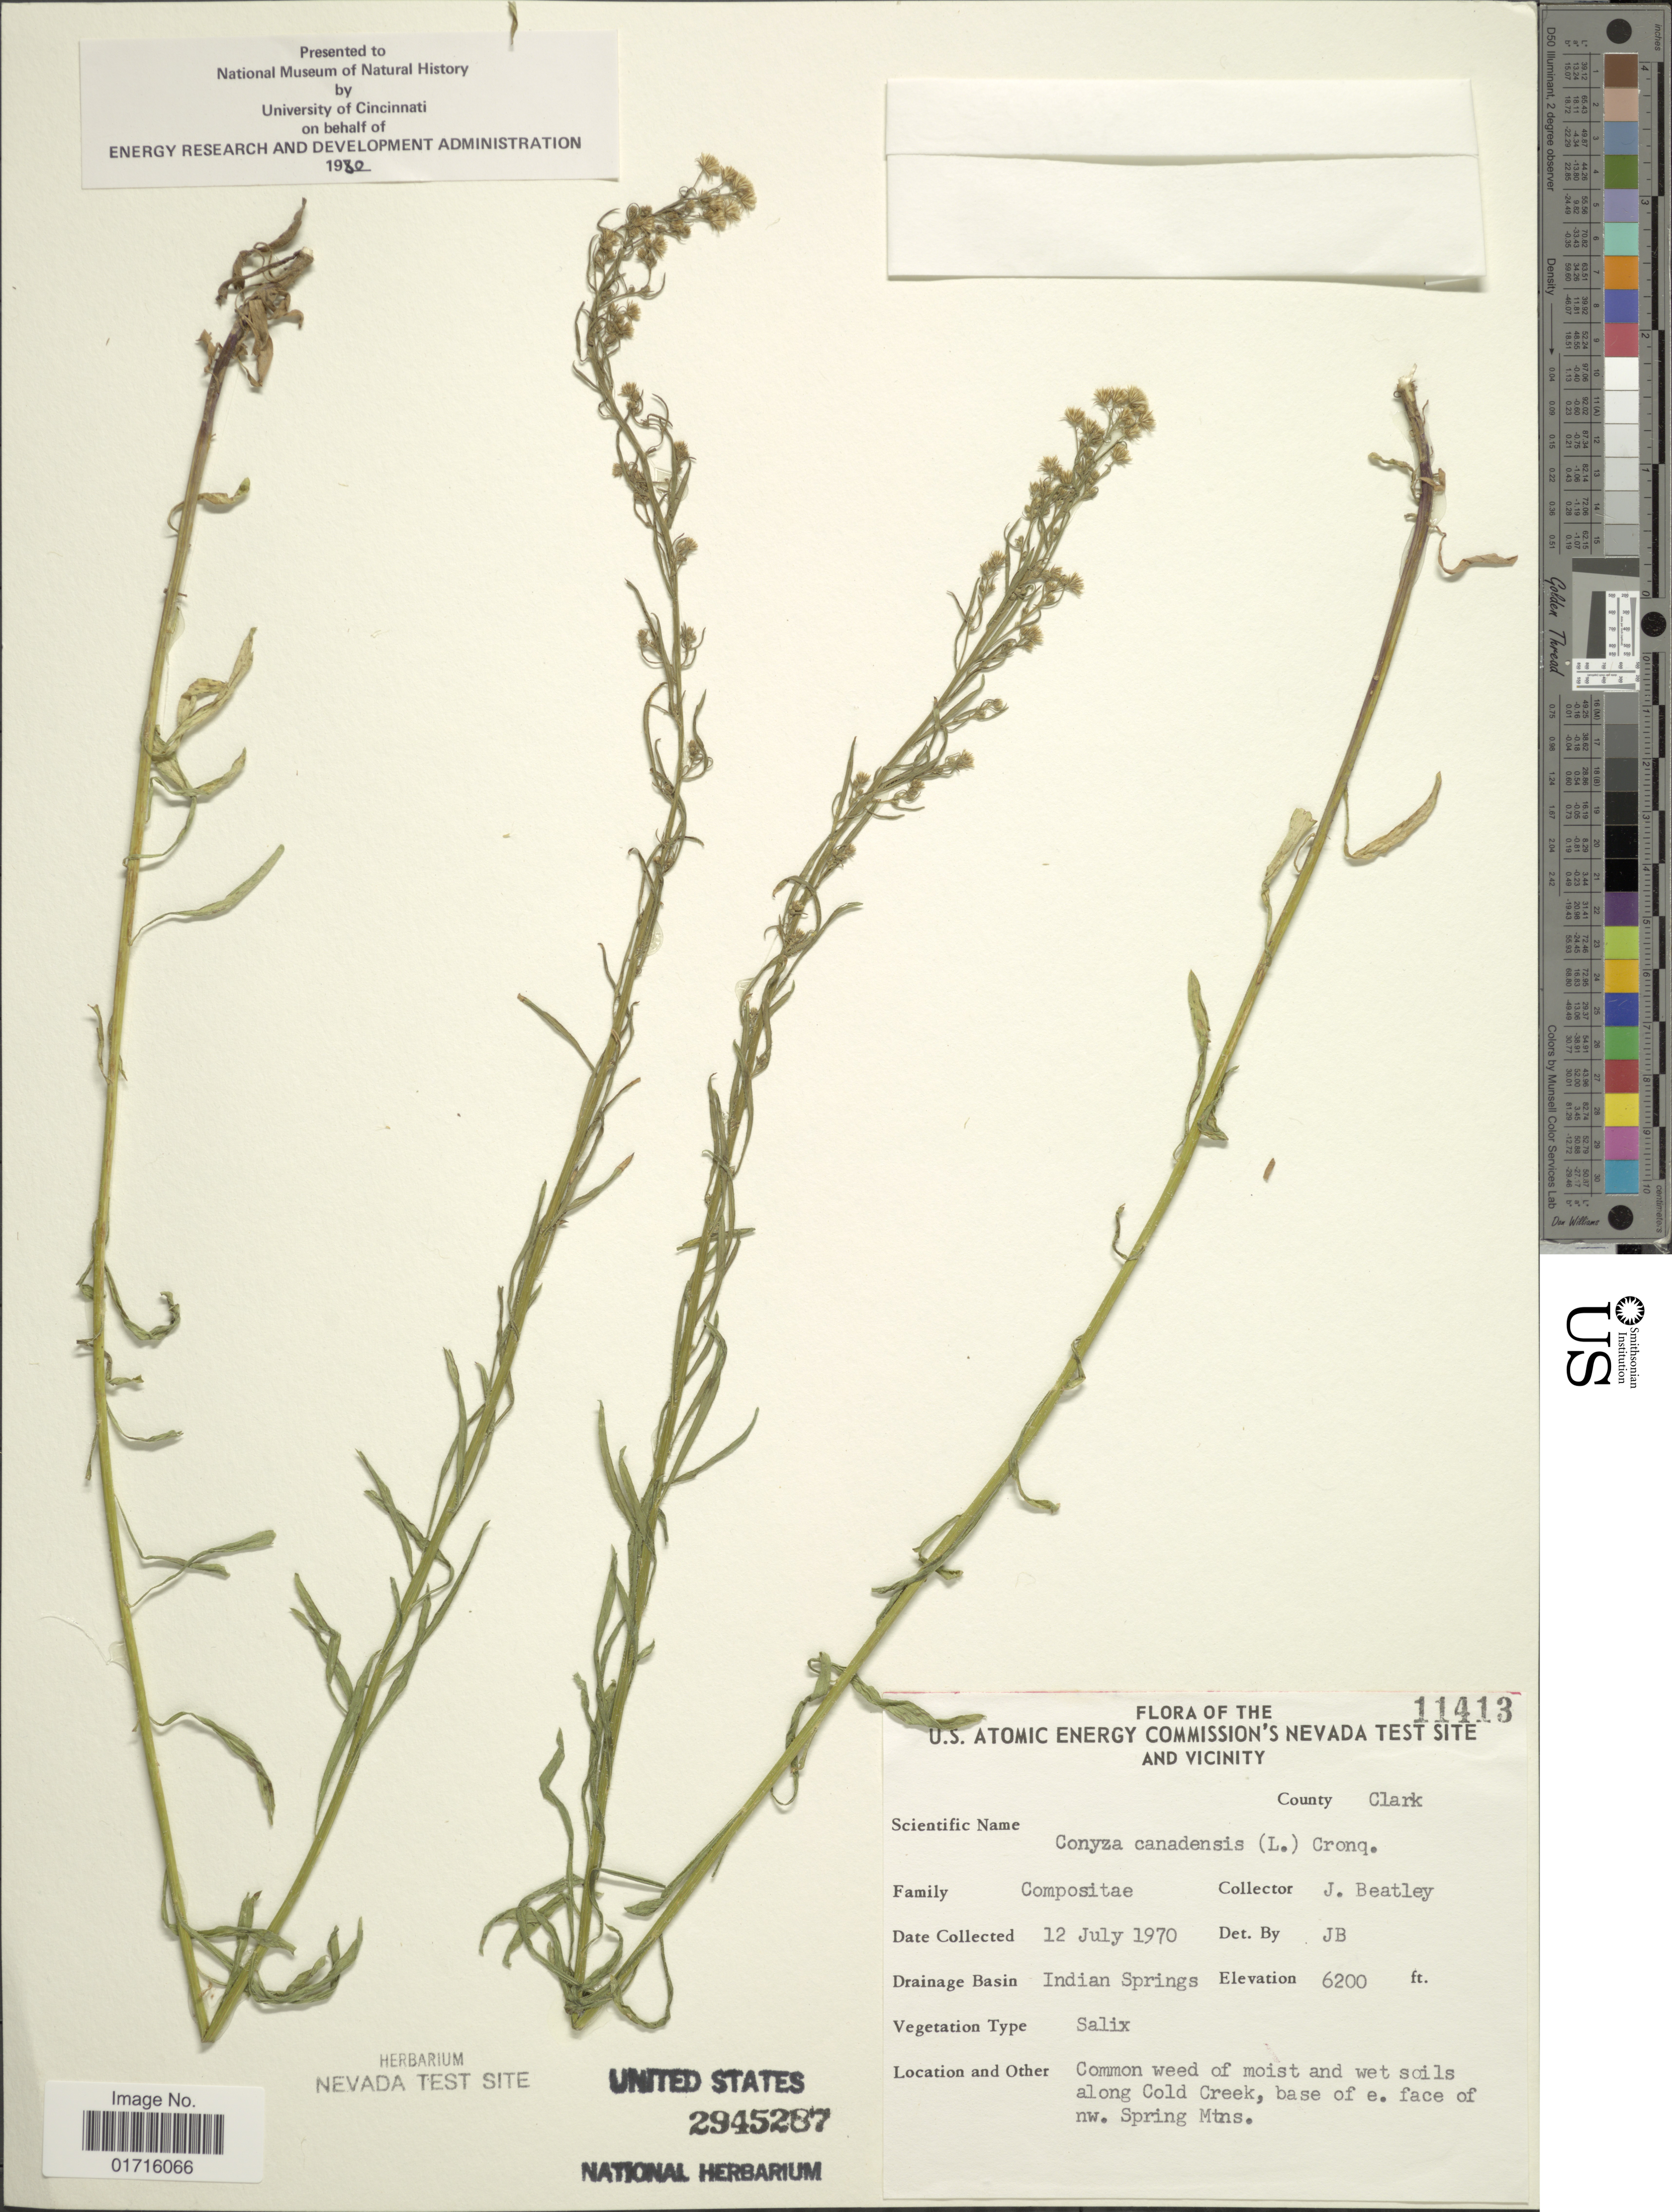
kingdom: Plantae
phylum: Tracheophyta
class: Magnoliopsida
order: Asterales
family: Asteraceae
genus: Conyza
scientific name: Conyza canadensis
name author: (L.) Cronq.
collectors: J. C. Beatley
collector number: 11413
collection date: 1970-07-12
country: United States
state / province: Nevada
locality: U.S. Atomic Energy Commision's Nevada Test Site and vicinity, County Clark, Indian Springs, Common weed of moist and wet soils along Cold Creek, base of e, face of nw. Spring Mtns.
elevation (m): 1890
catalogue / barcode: US 2945287